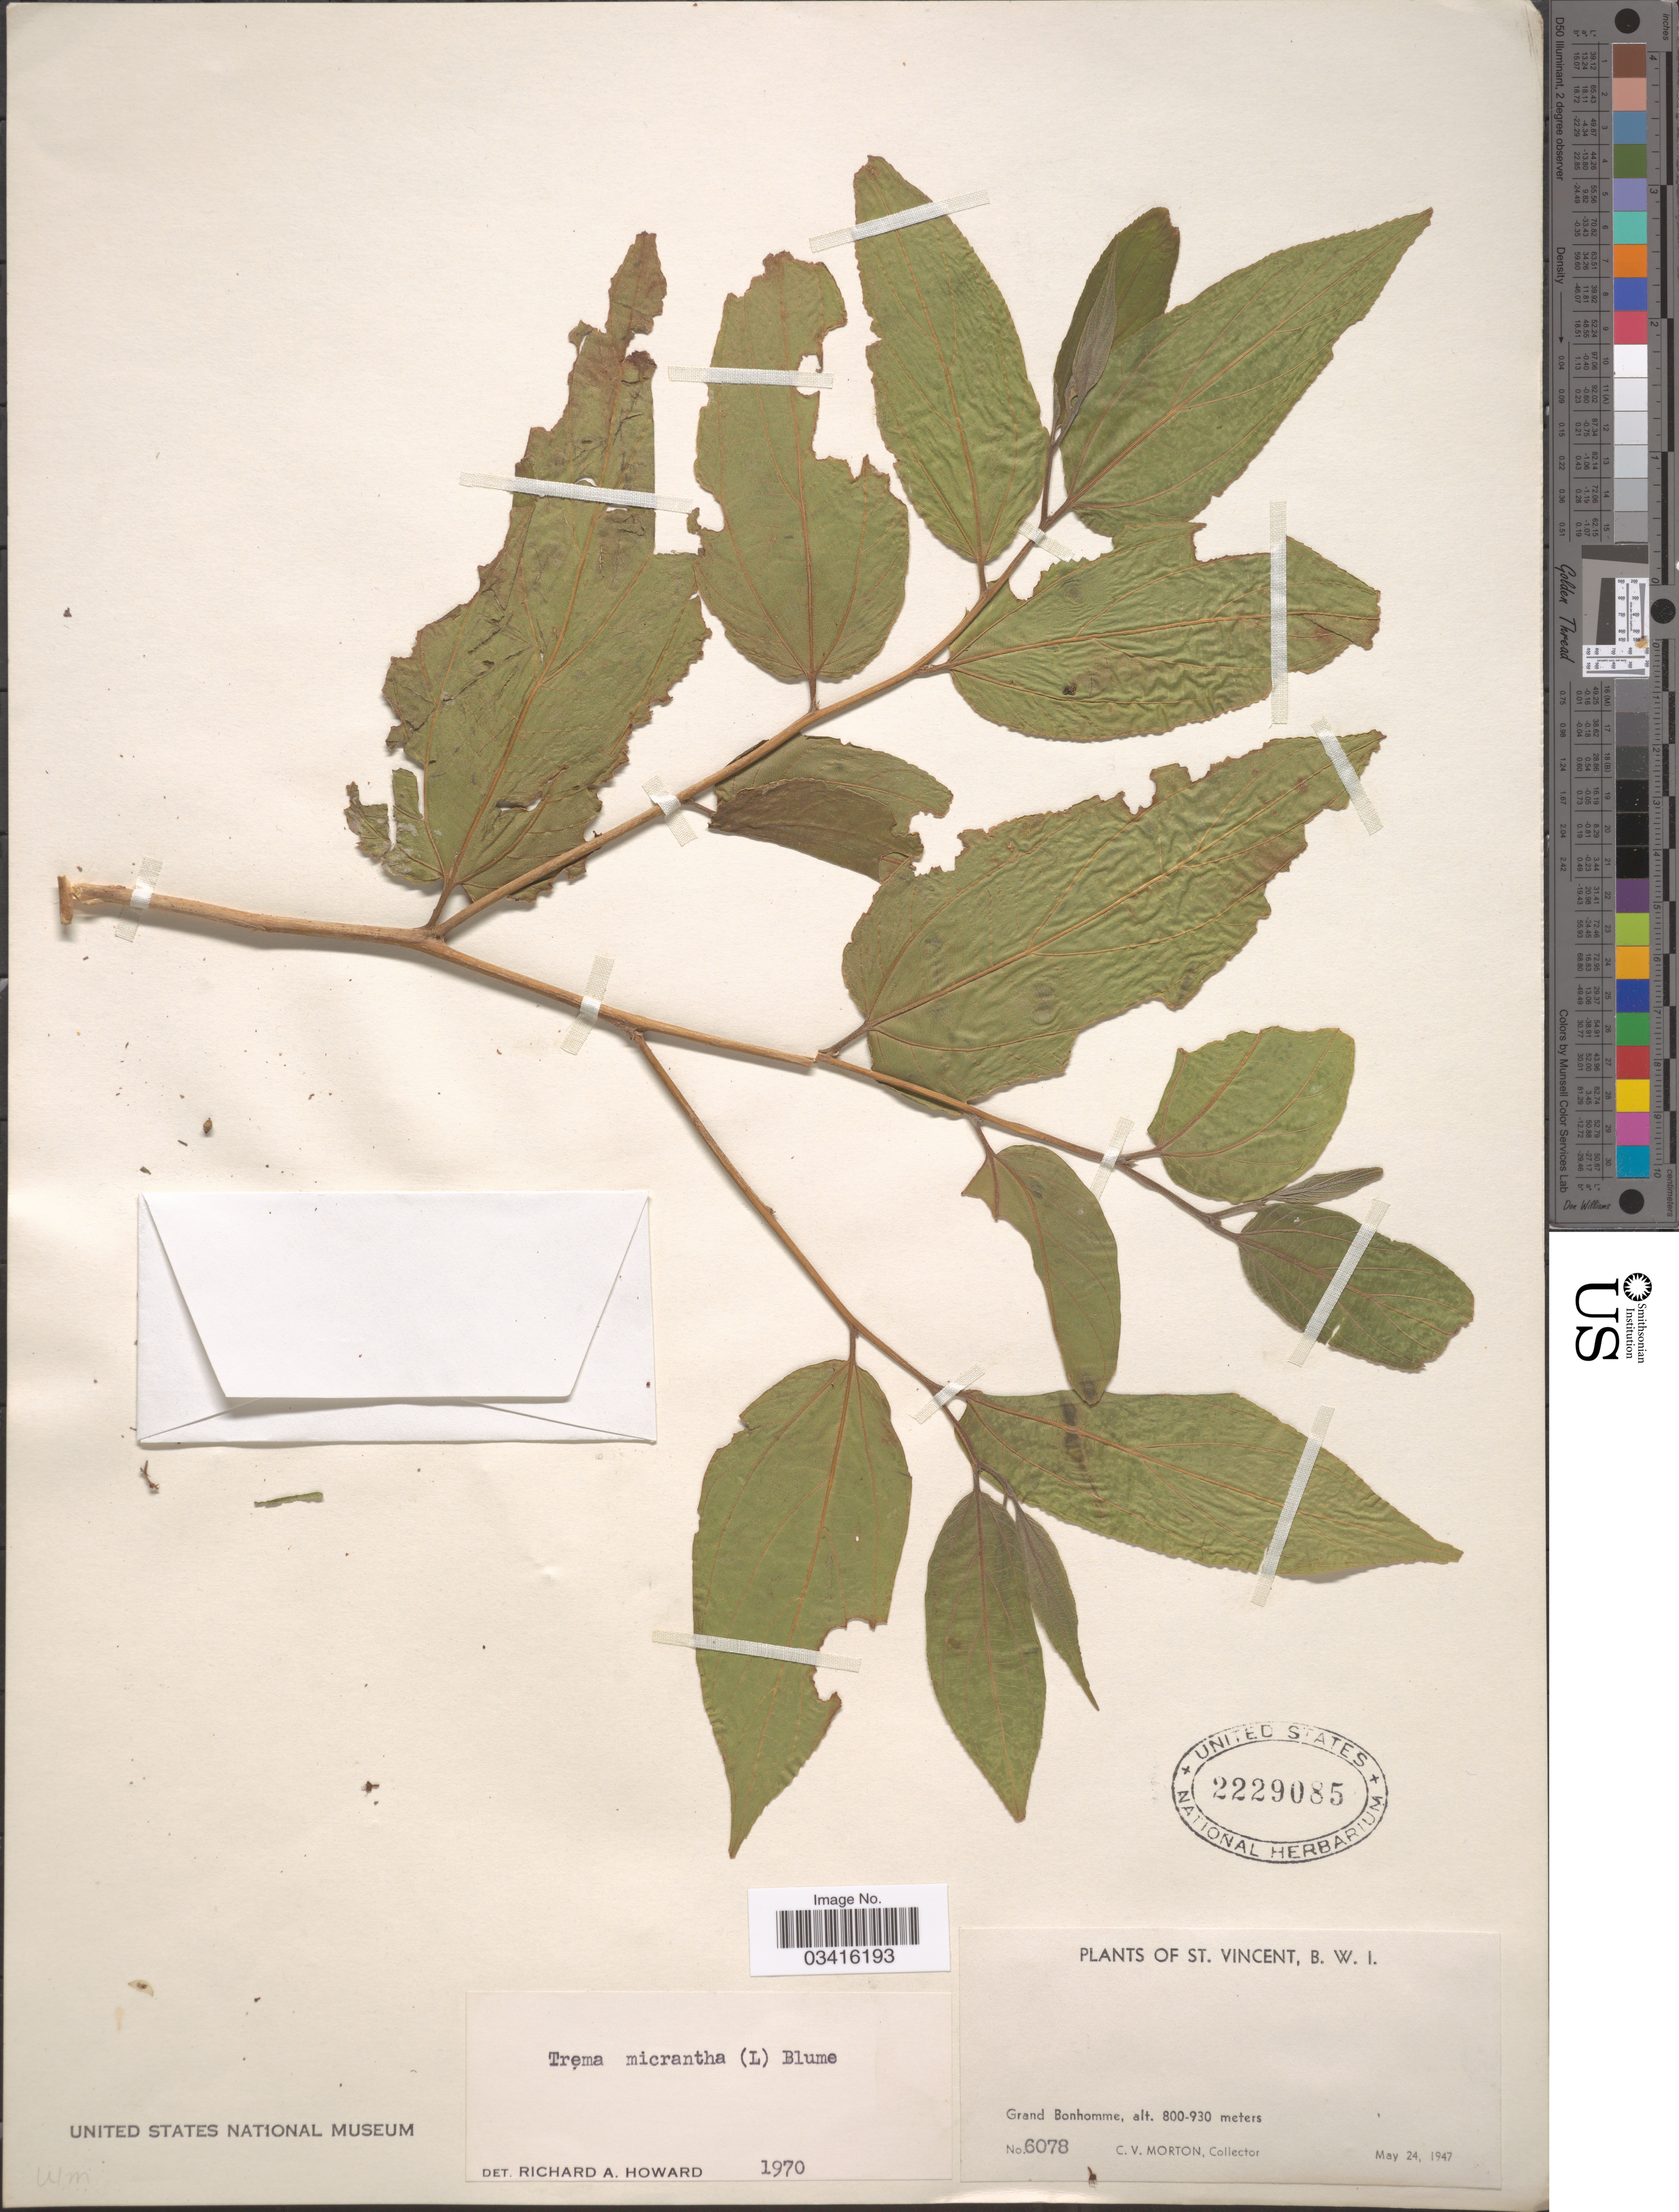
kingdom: Plantae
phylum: Tracheophyta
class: Magnoliopsida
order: Rosales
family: Cannabaceae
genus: Trema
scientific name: Trema micranthum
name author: (L.) Blume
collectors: C. V. Morton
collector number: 6078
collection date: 1947-05-24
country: St. Vincent - Grenadines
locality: Grand Bonhomme.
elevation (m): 800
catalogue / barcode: US 2229085